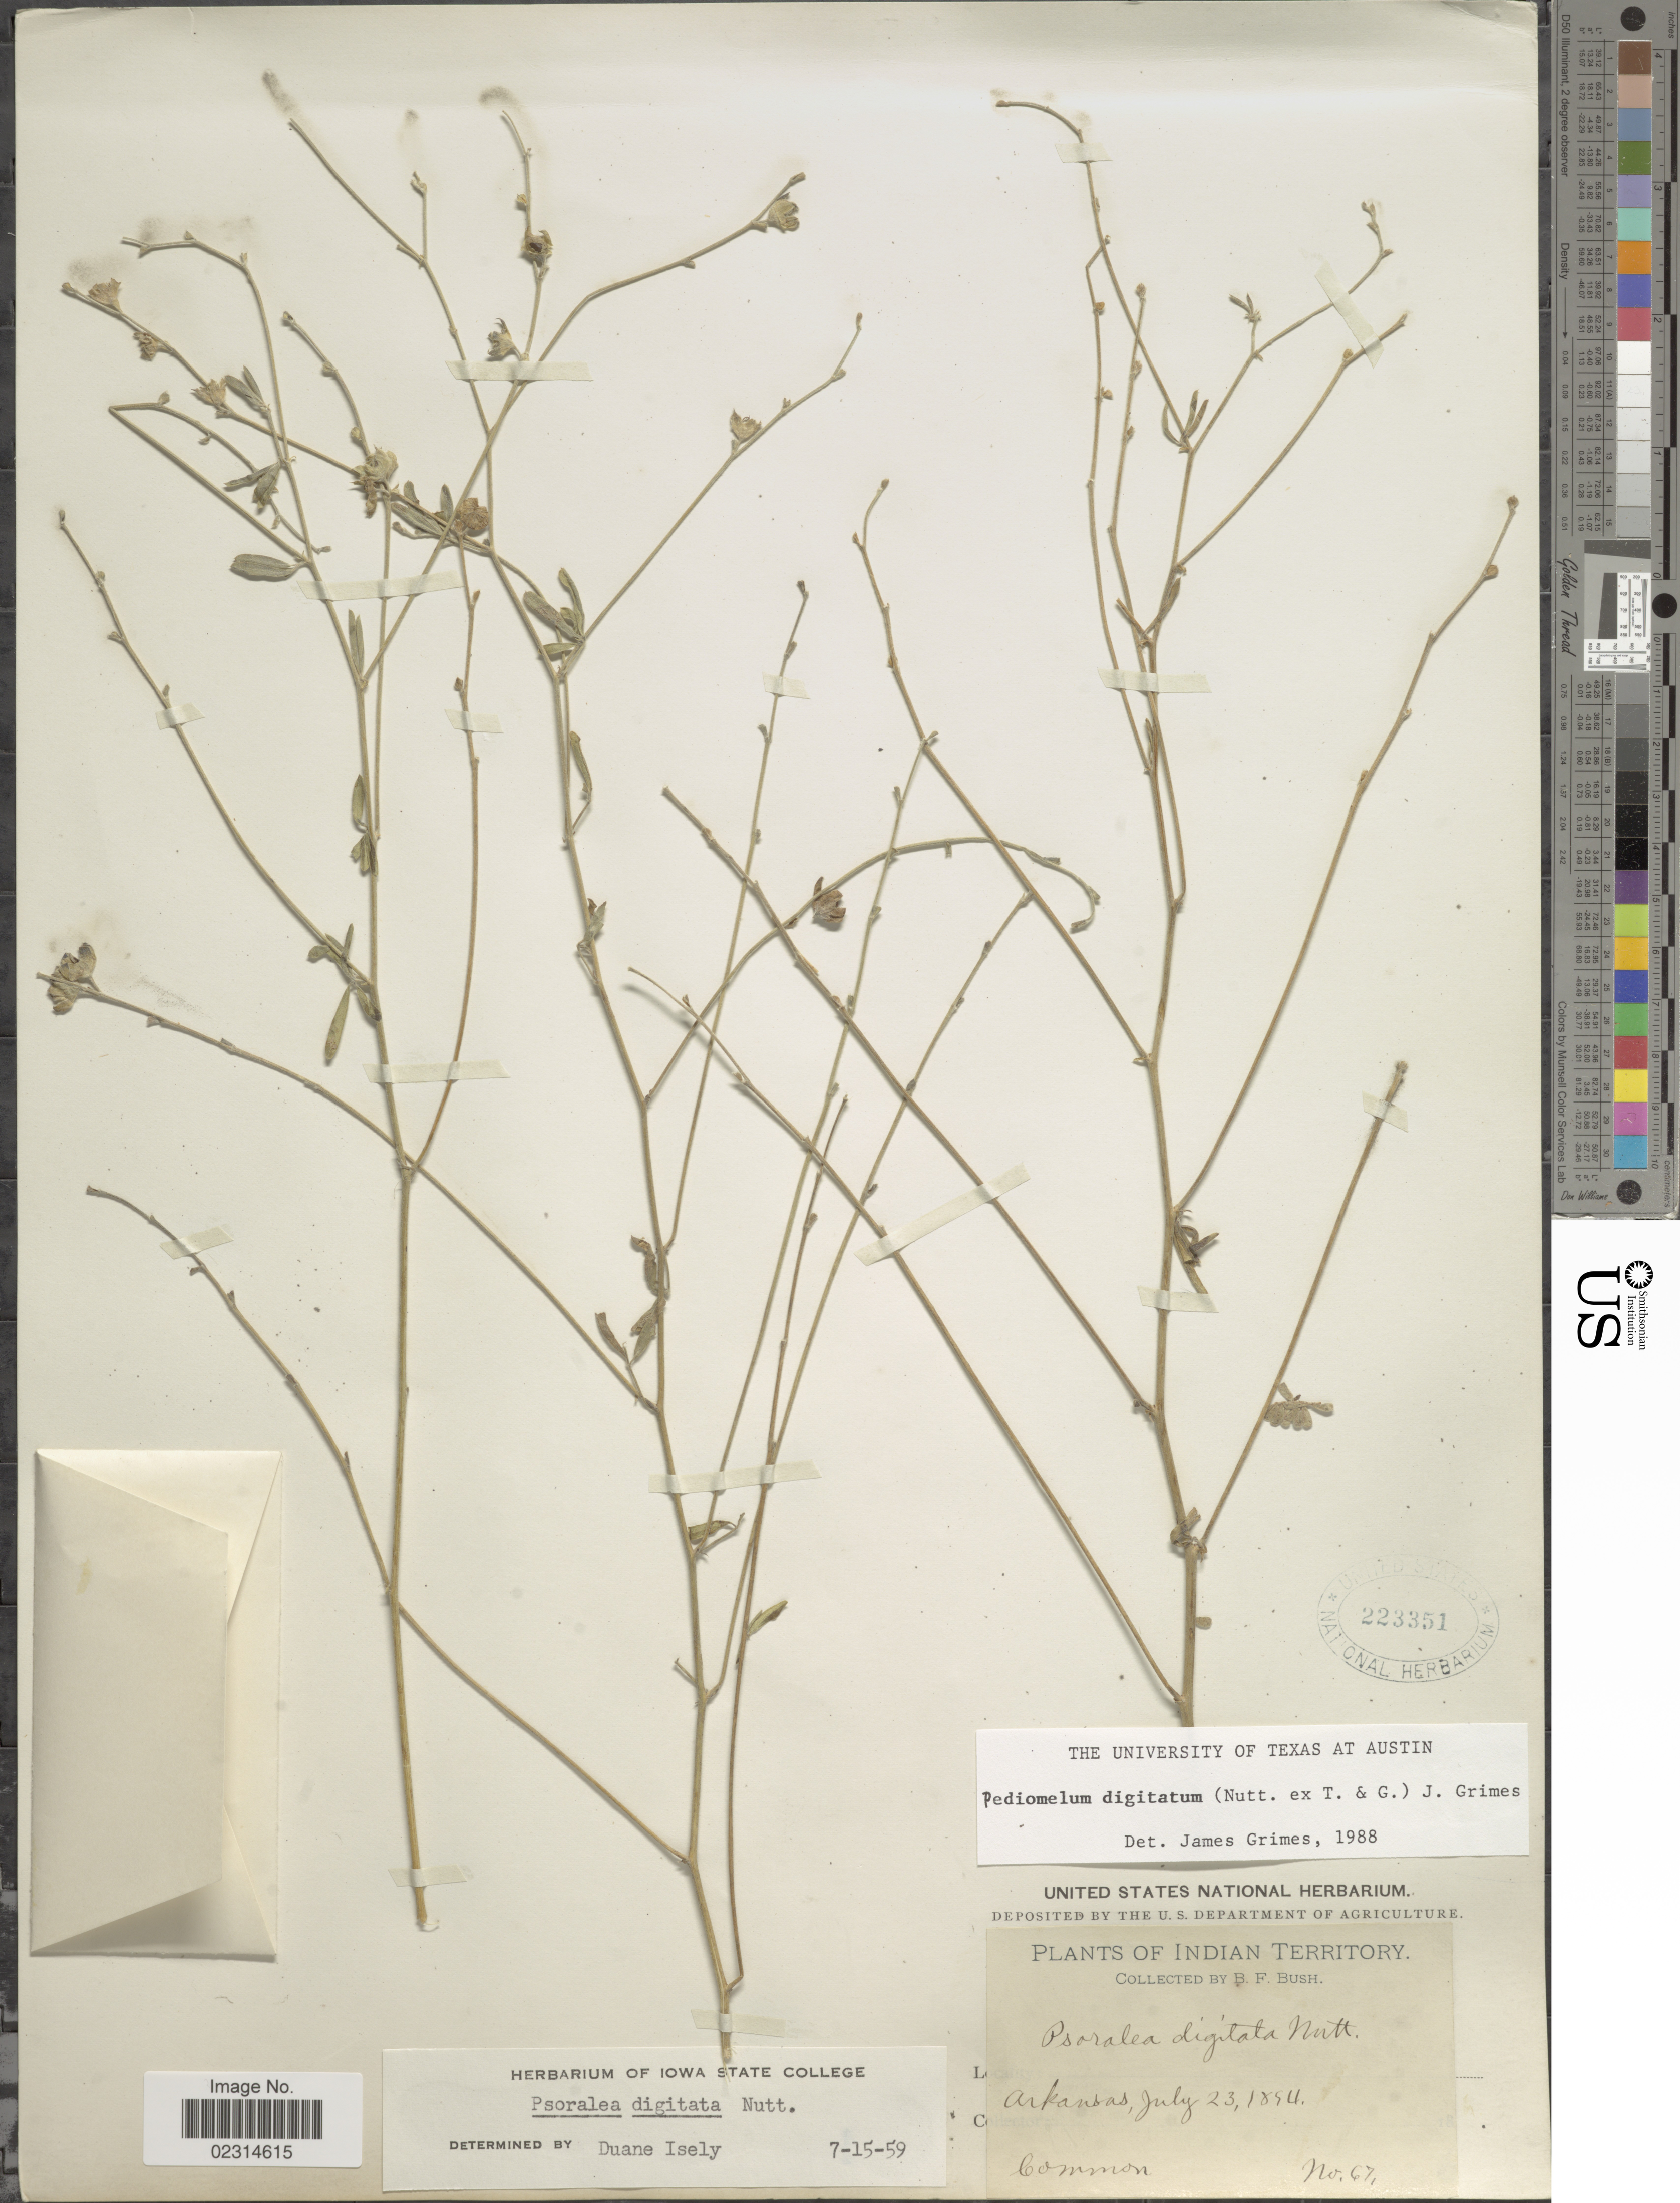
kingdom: Plantae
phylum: Tracheophyta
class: Magnoliopsida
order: Fabales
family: Fabaceae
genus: Pediomelum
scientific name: Pediomelum digitatum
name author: (Nutt. ex Torr. & A. Gray) Isely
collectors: B. F. Bush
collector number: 67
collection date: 1894-07-23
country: United States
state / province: Oklahoma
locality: Indian Territory. Arkansas. Common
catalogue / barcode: US 223351